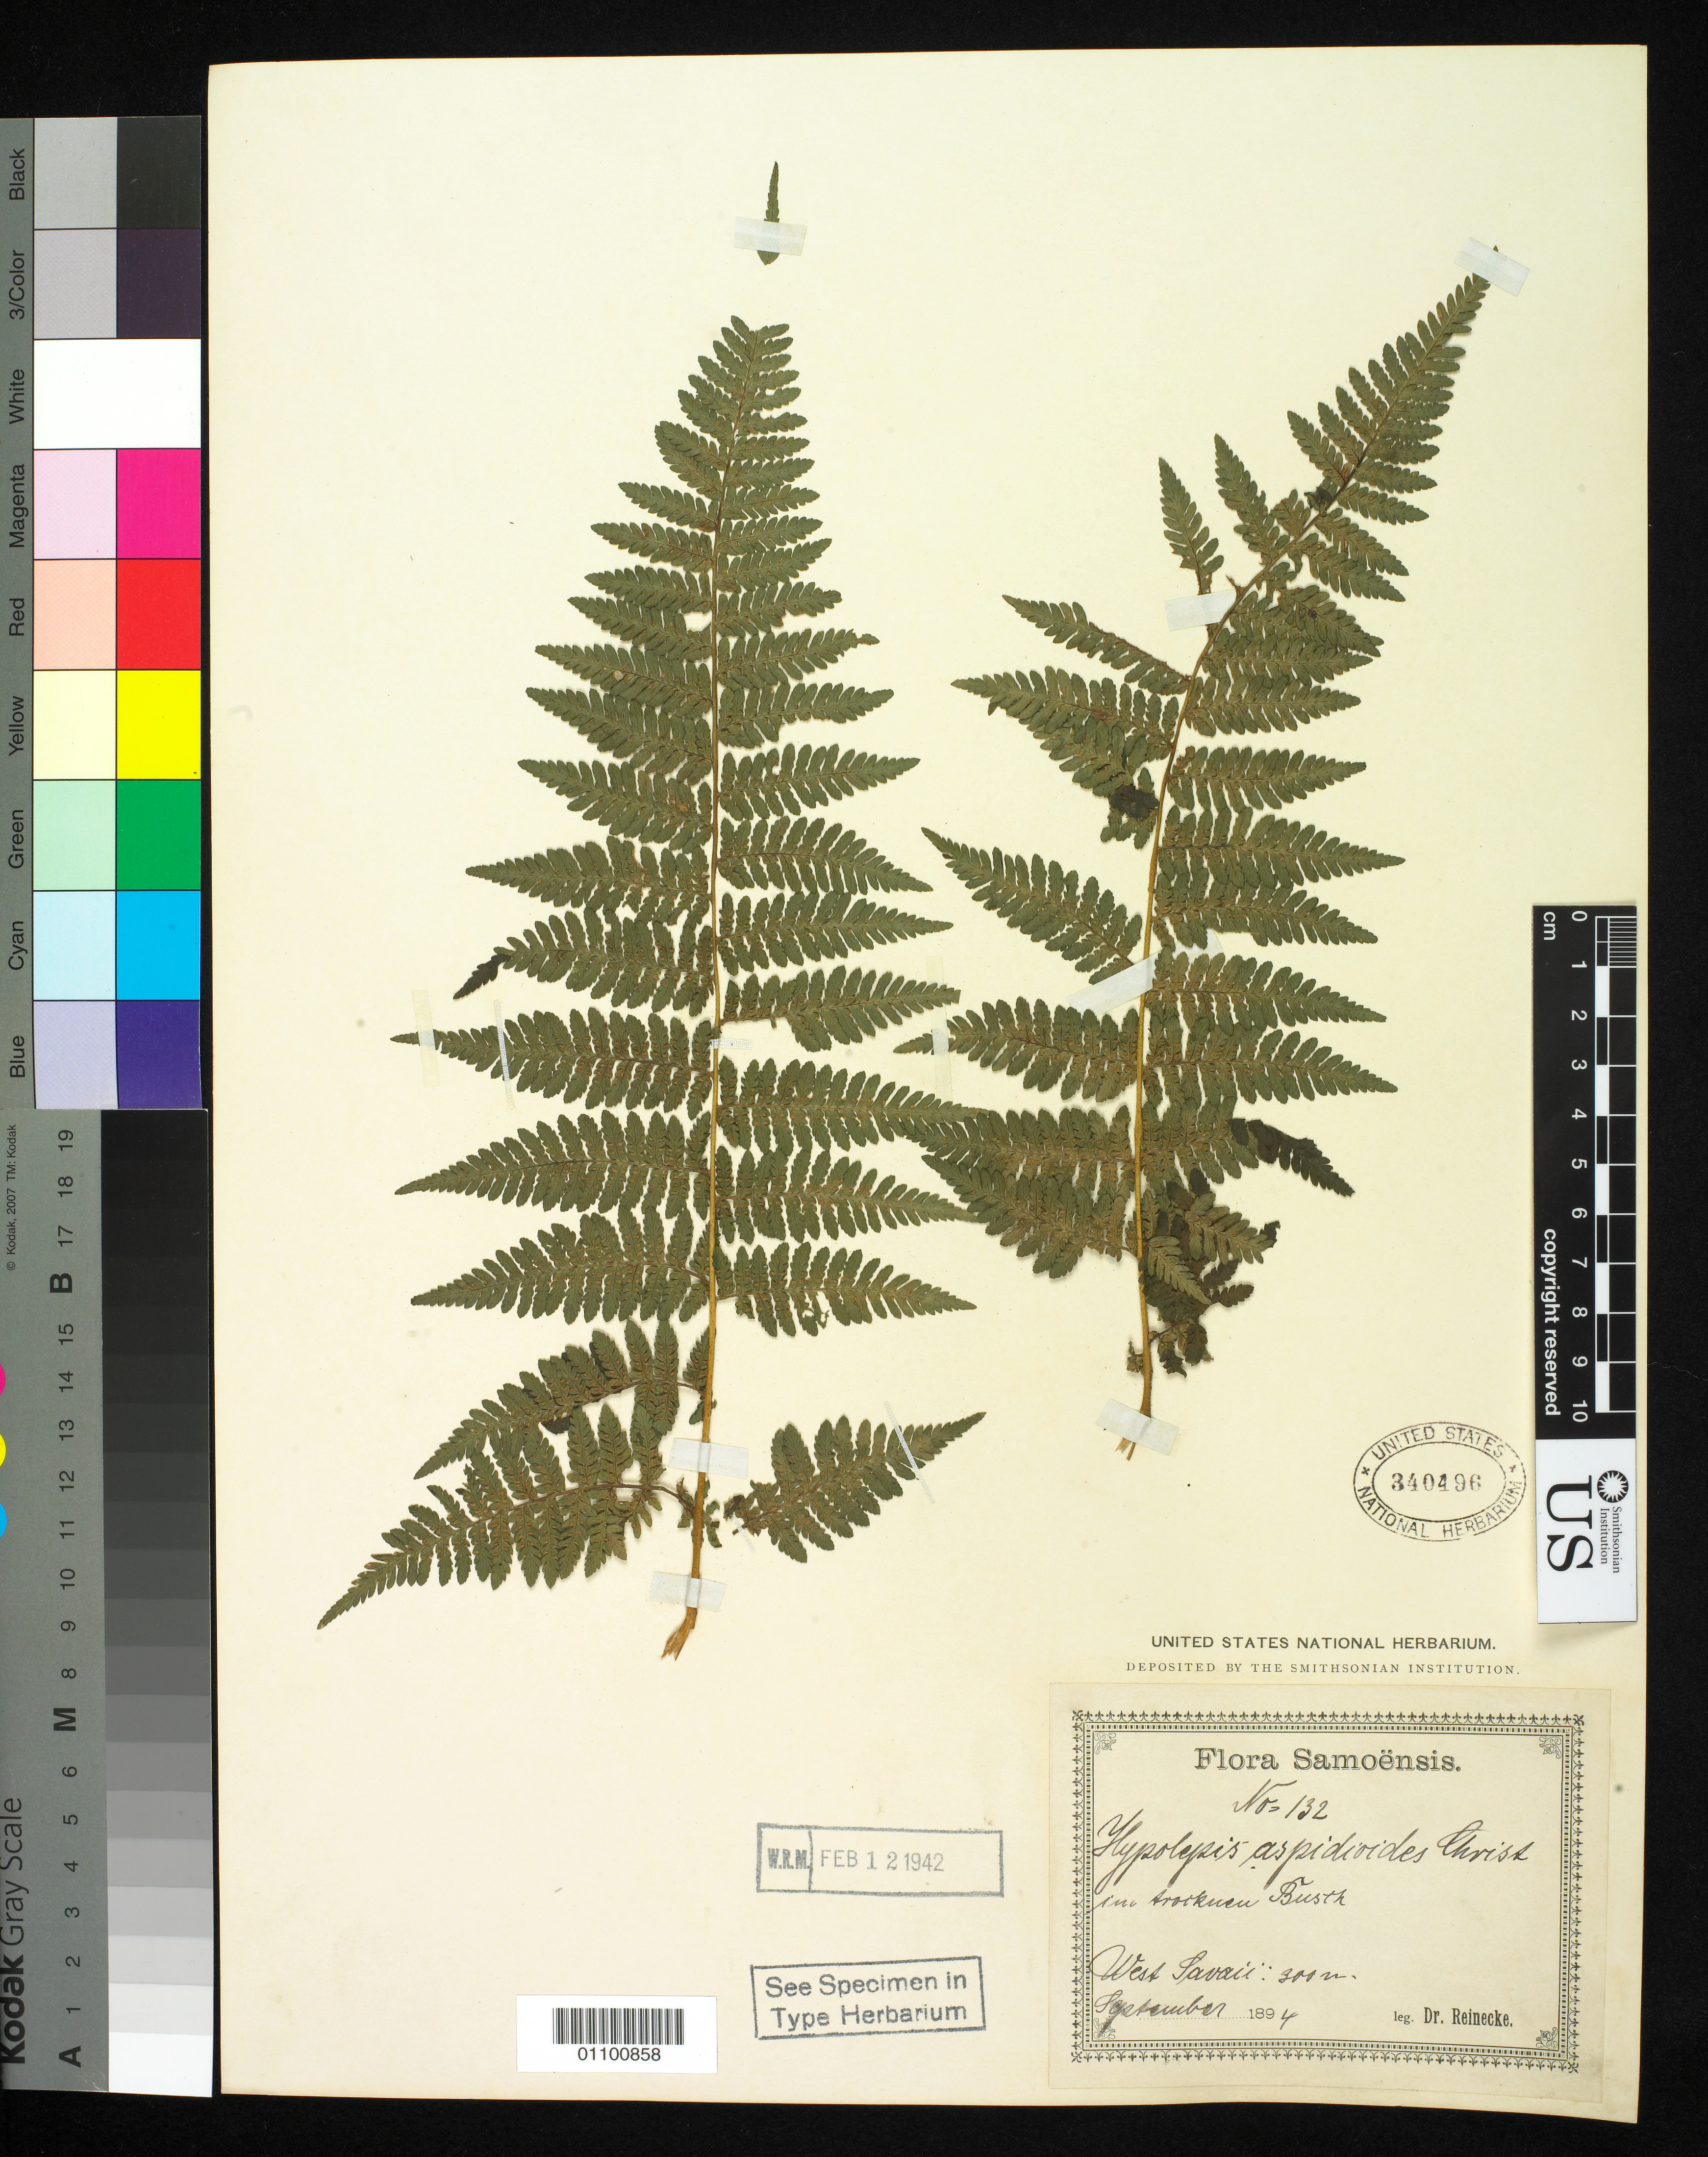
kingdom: Plantae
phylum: Tracheophyta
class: Polypodiopsida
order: Polypodiales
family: Dennstaedtiaceae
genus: Hypolepis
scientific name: Hypolepis aspidioides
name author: Christ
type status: Type Collection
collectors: F. Reinecke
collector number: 132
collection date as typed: Sep 1894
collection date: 1894-09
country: Samoa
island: Savai'i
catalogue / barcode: US 340496